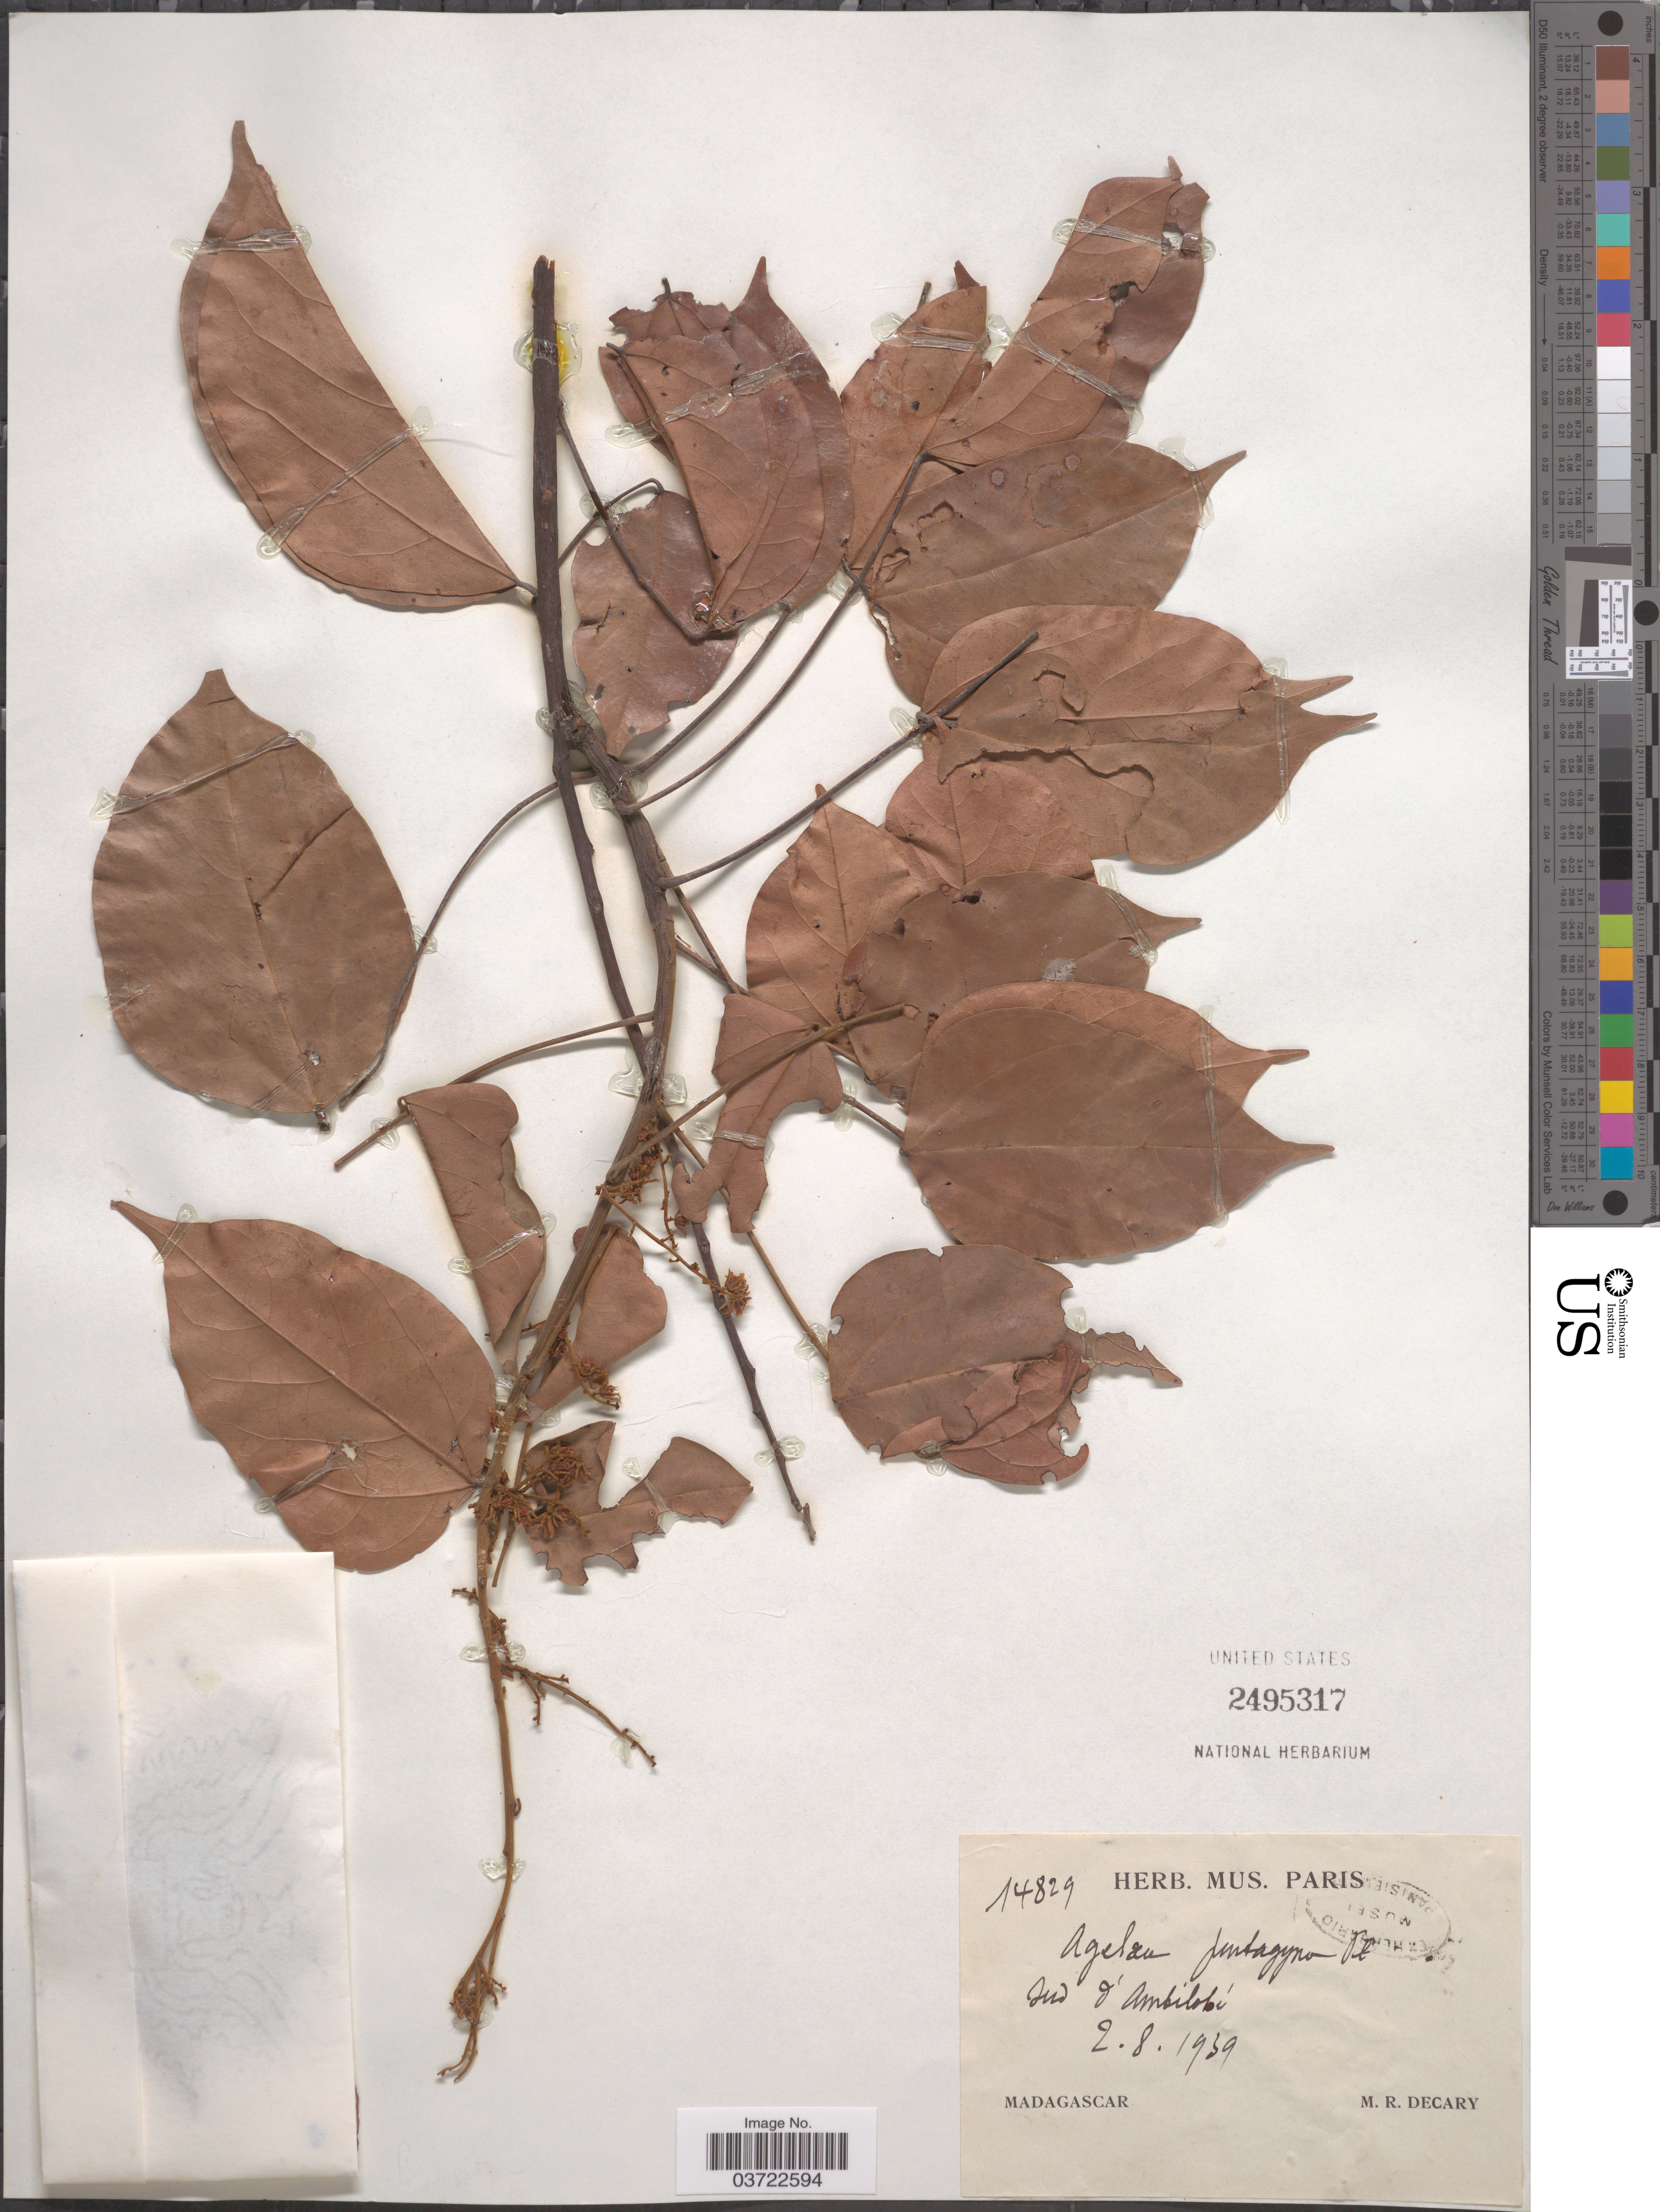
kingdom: Plantae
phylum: Tracheophyta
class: Magnoliopsida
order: Oxalidales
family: Connaraceae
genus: Agelaea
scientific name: Agelaea pentagyna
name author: (Lam.) Baill.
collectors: R. Decary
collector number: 14829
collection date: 1939-08-02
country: Madagascar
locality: Sud d'Ambilobe.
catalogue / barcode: US 2495317